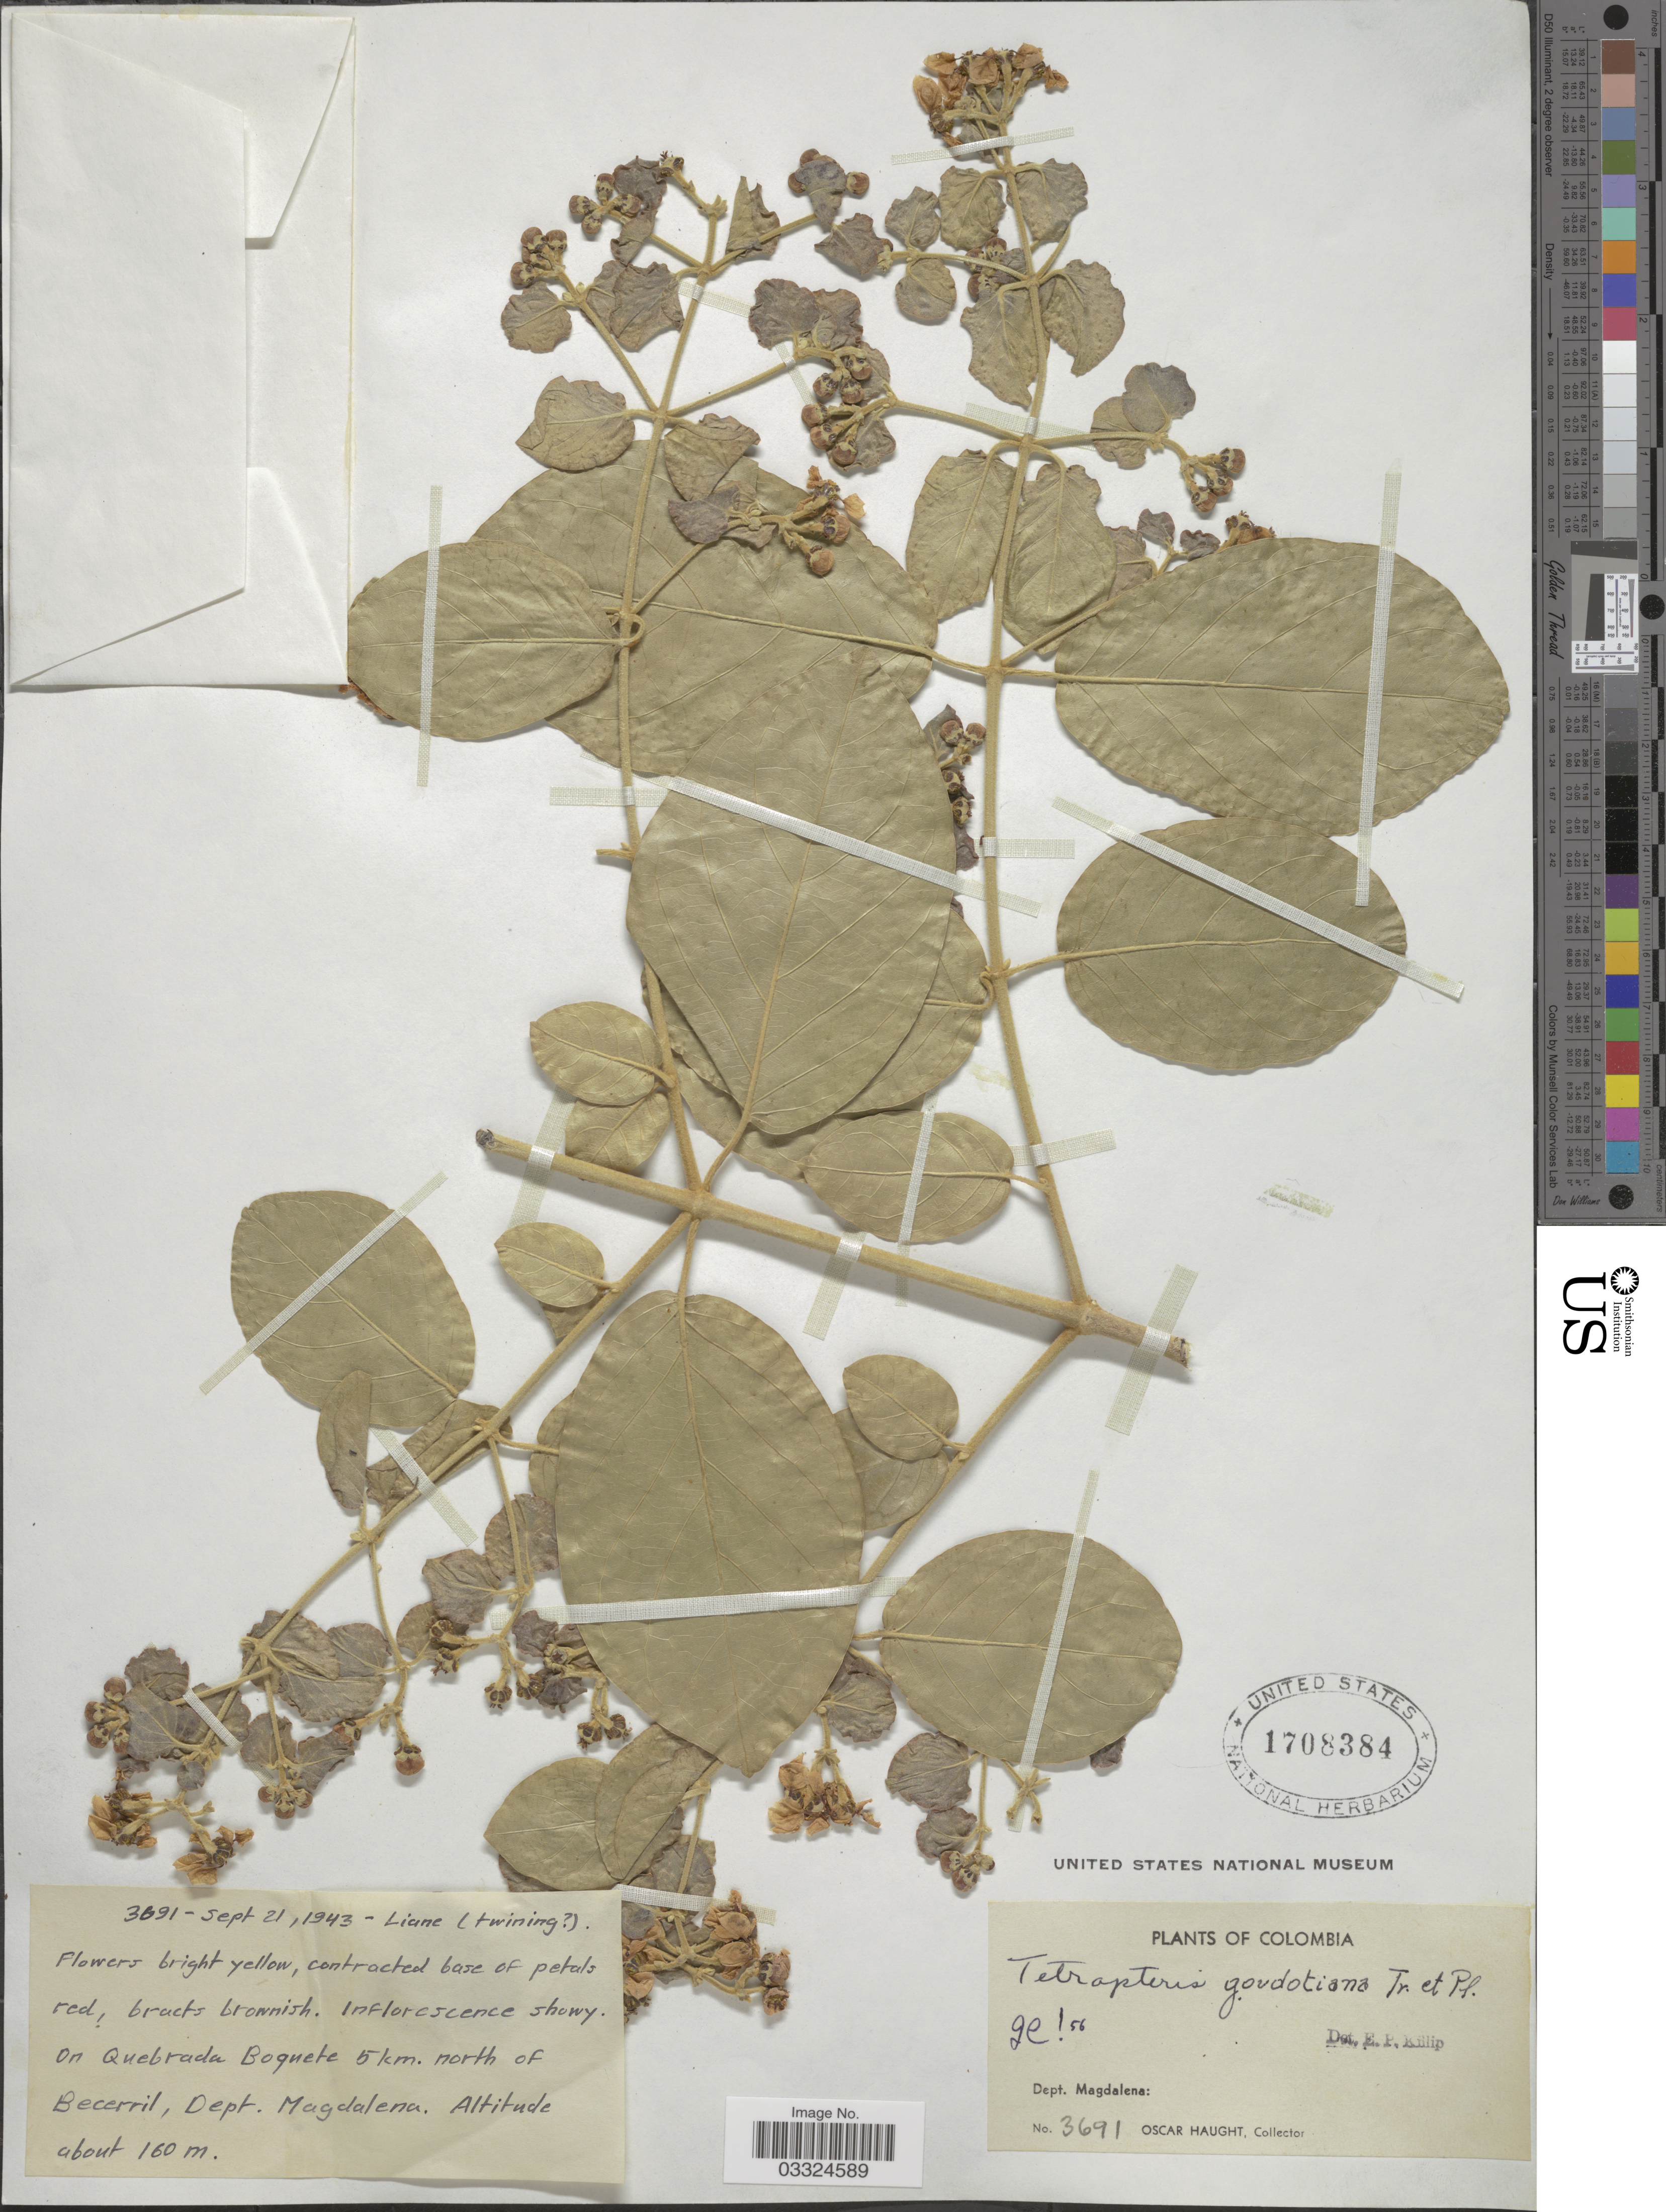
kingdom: Plantae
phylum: Tracheophyta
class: Magnoliopsida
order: Malpighiales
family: Malpighiaceae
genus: Tetrapterys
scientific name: Tetrapterys goudotiana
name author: Triana & Planch.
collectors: O. L. Haught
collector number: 3691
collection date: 1943-09-21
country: Colombia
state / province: Magdalena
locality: On Quebrada Boquete 5 km. north of Becerril, Dept. Magdalena.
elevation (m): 160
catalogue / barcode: US 1708384